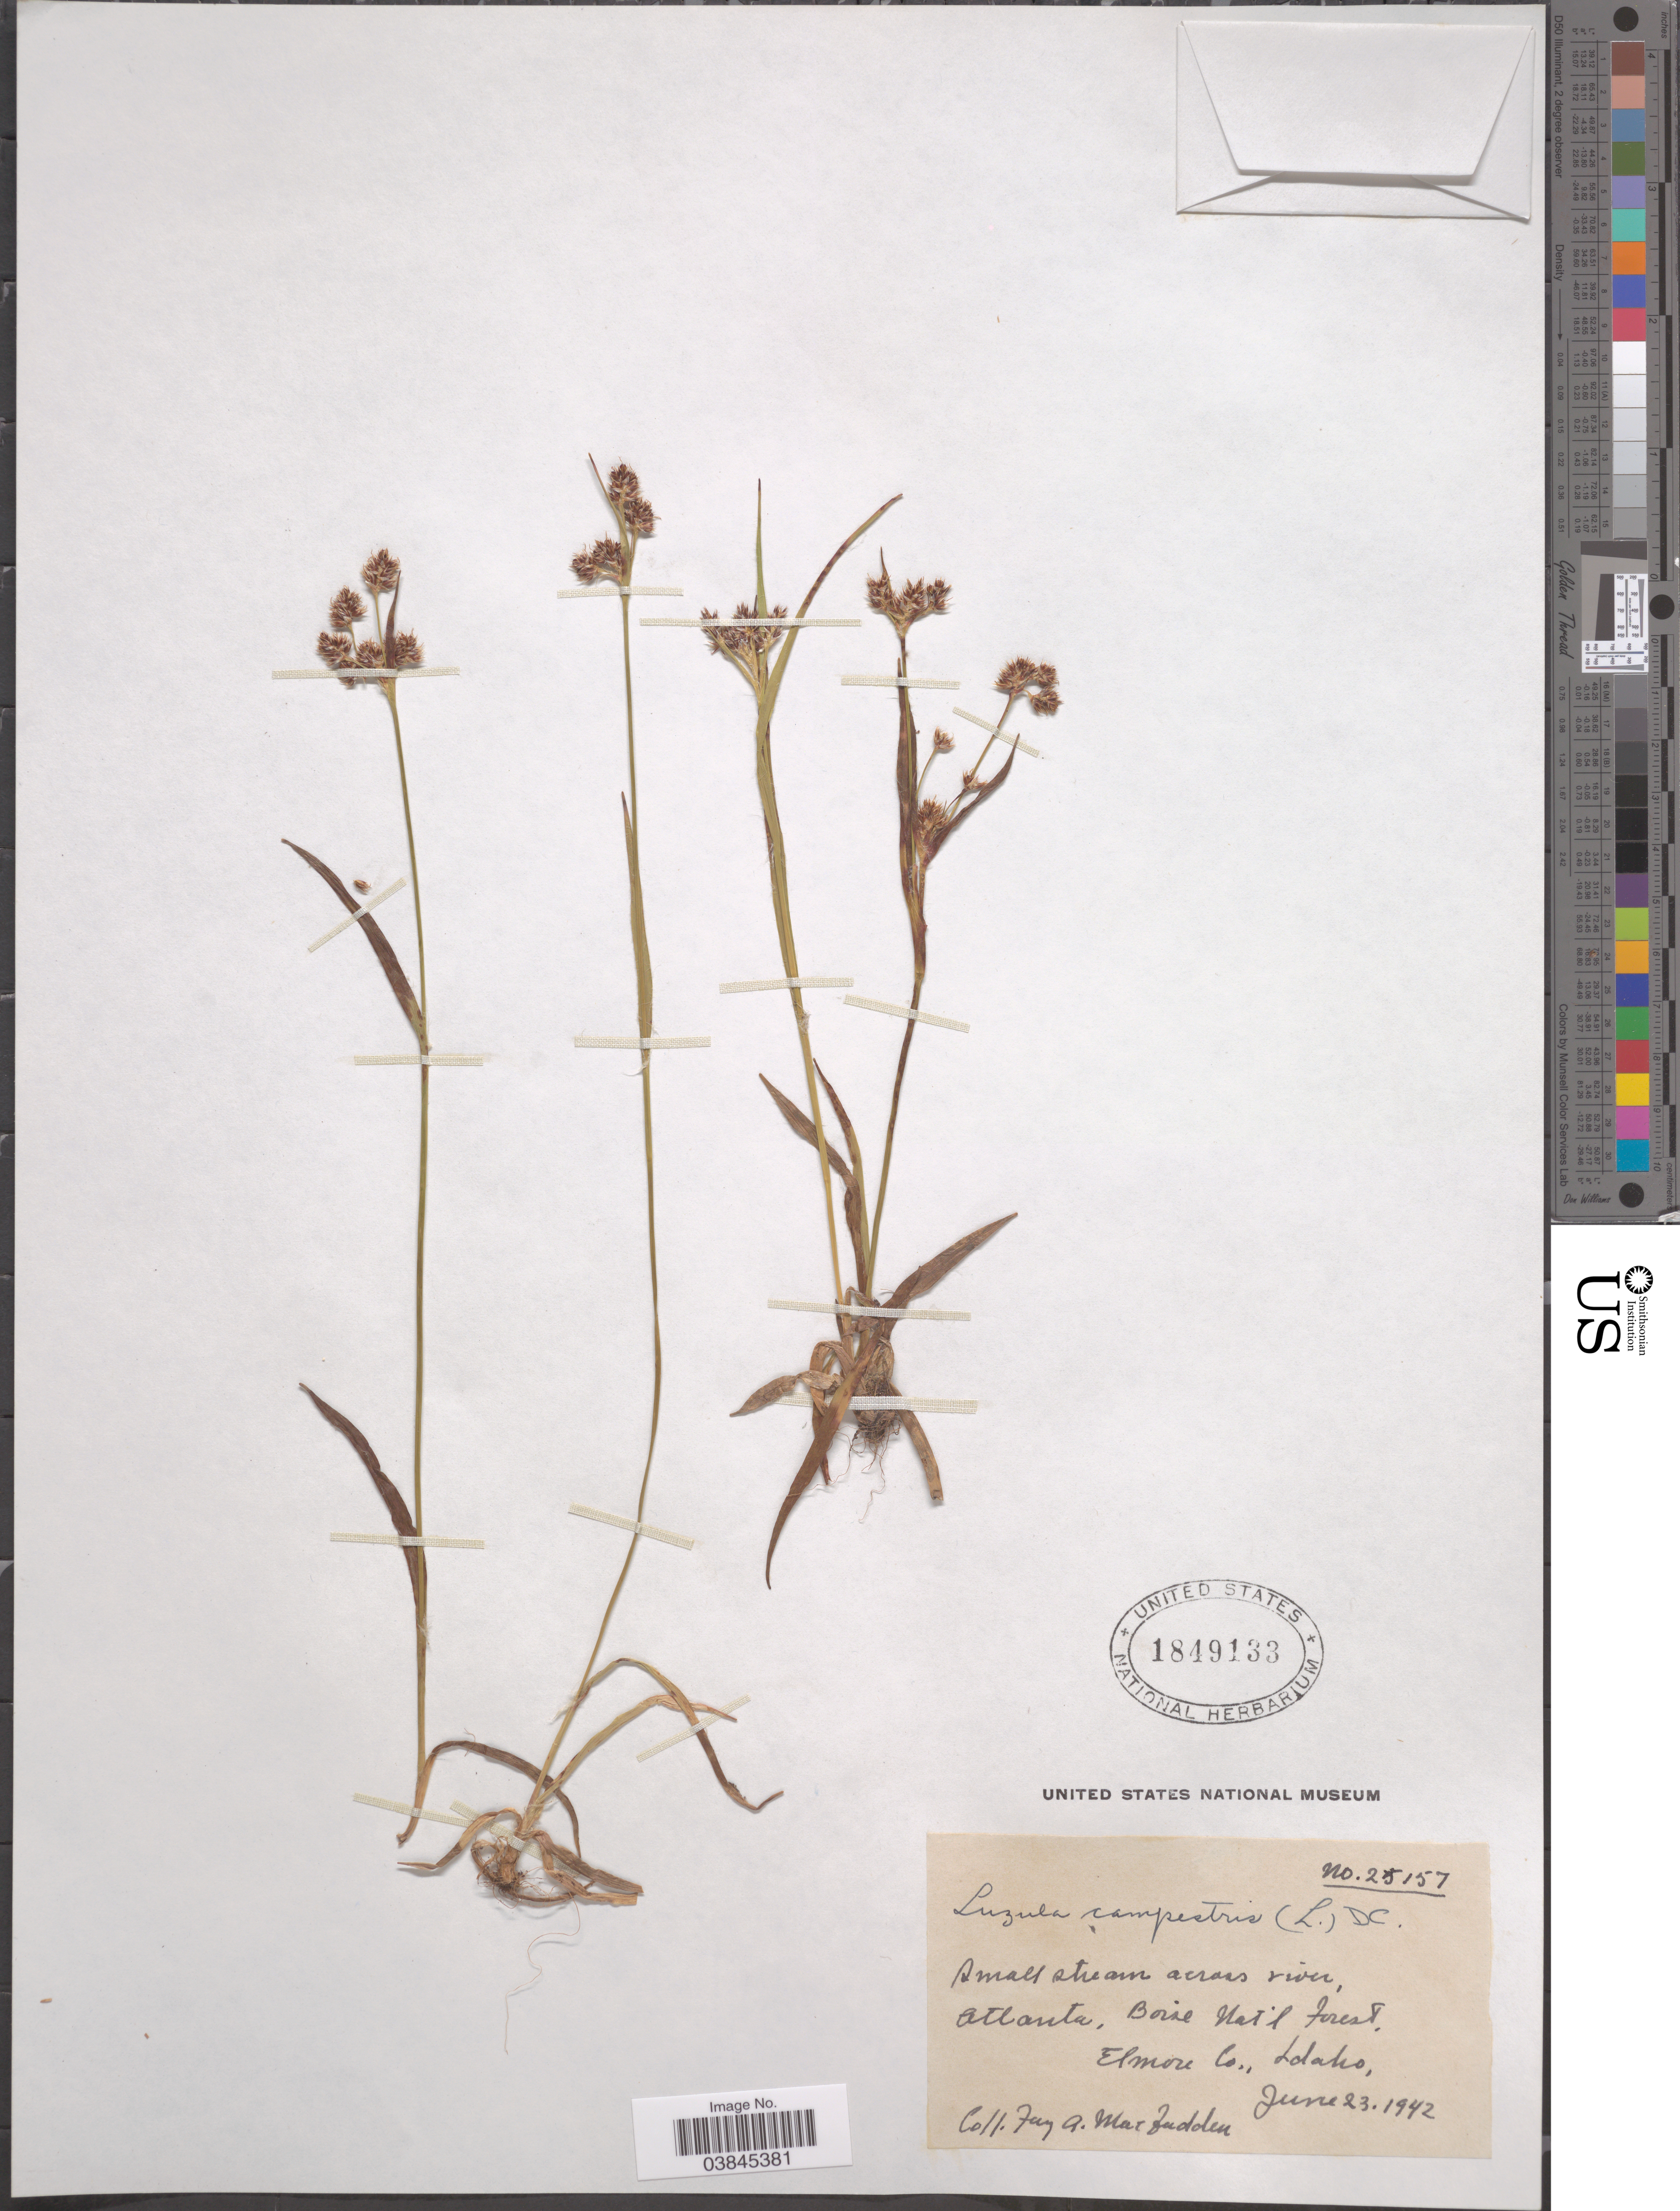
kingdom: Plantae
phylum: Tracheophyta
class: Liliopsida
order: Poales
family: Juncaceae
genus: Luzula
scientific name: Luzula campestris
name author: (L.) DC.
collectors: F. MacFadden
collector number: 25157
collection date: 1942-06-23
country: United States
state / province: Idaho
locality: Atlanta, Boise Nat'l forest, Elmore Co.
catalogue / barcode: US 1849133